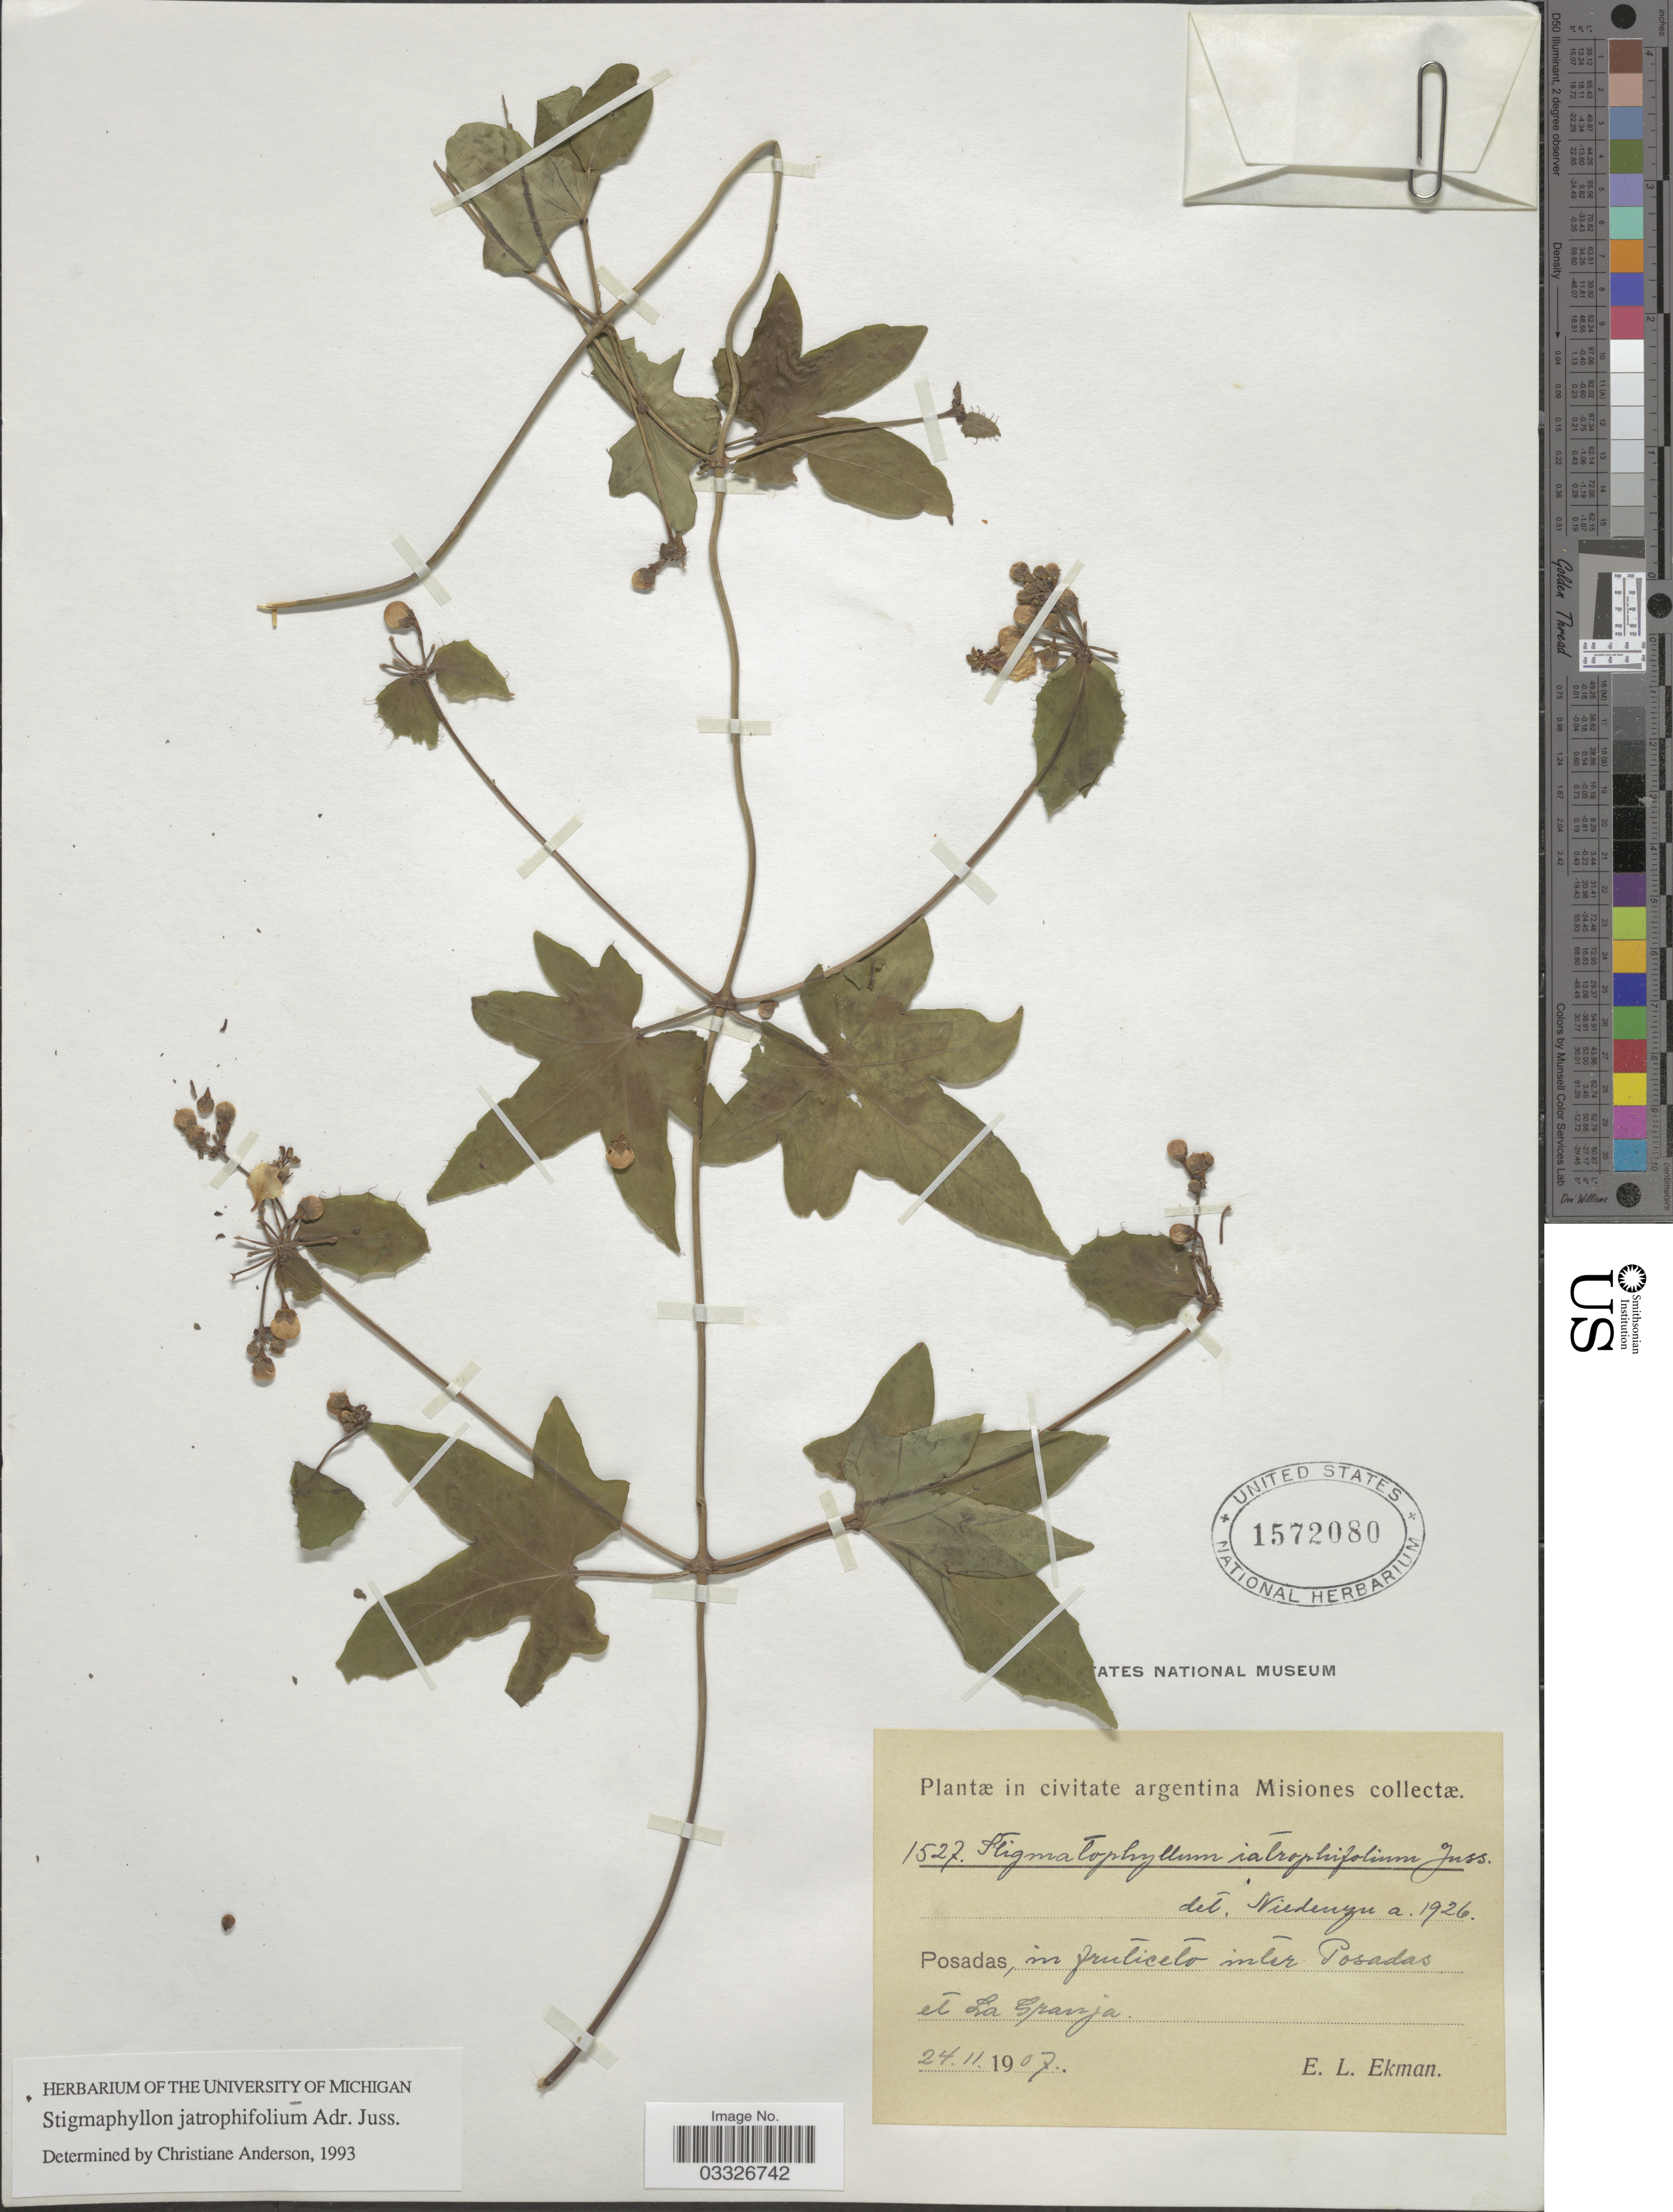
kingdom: Plantae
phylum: Tracheophyta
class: Magnoliopsida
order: Malpighiales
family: Malpighiaceae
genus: Stigmaphyllon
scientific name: Stigmaphyllon jatrophifolium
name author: A. Juss.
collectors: E. L. Ekman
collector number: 1527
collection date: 1907-11-24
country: Argentina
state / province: Misiones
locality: Civitate argentina Misiones. Posadas, in fruticeto inter Posadas et La Granja.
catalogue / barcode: US 1572080